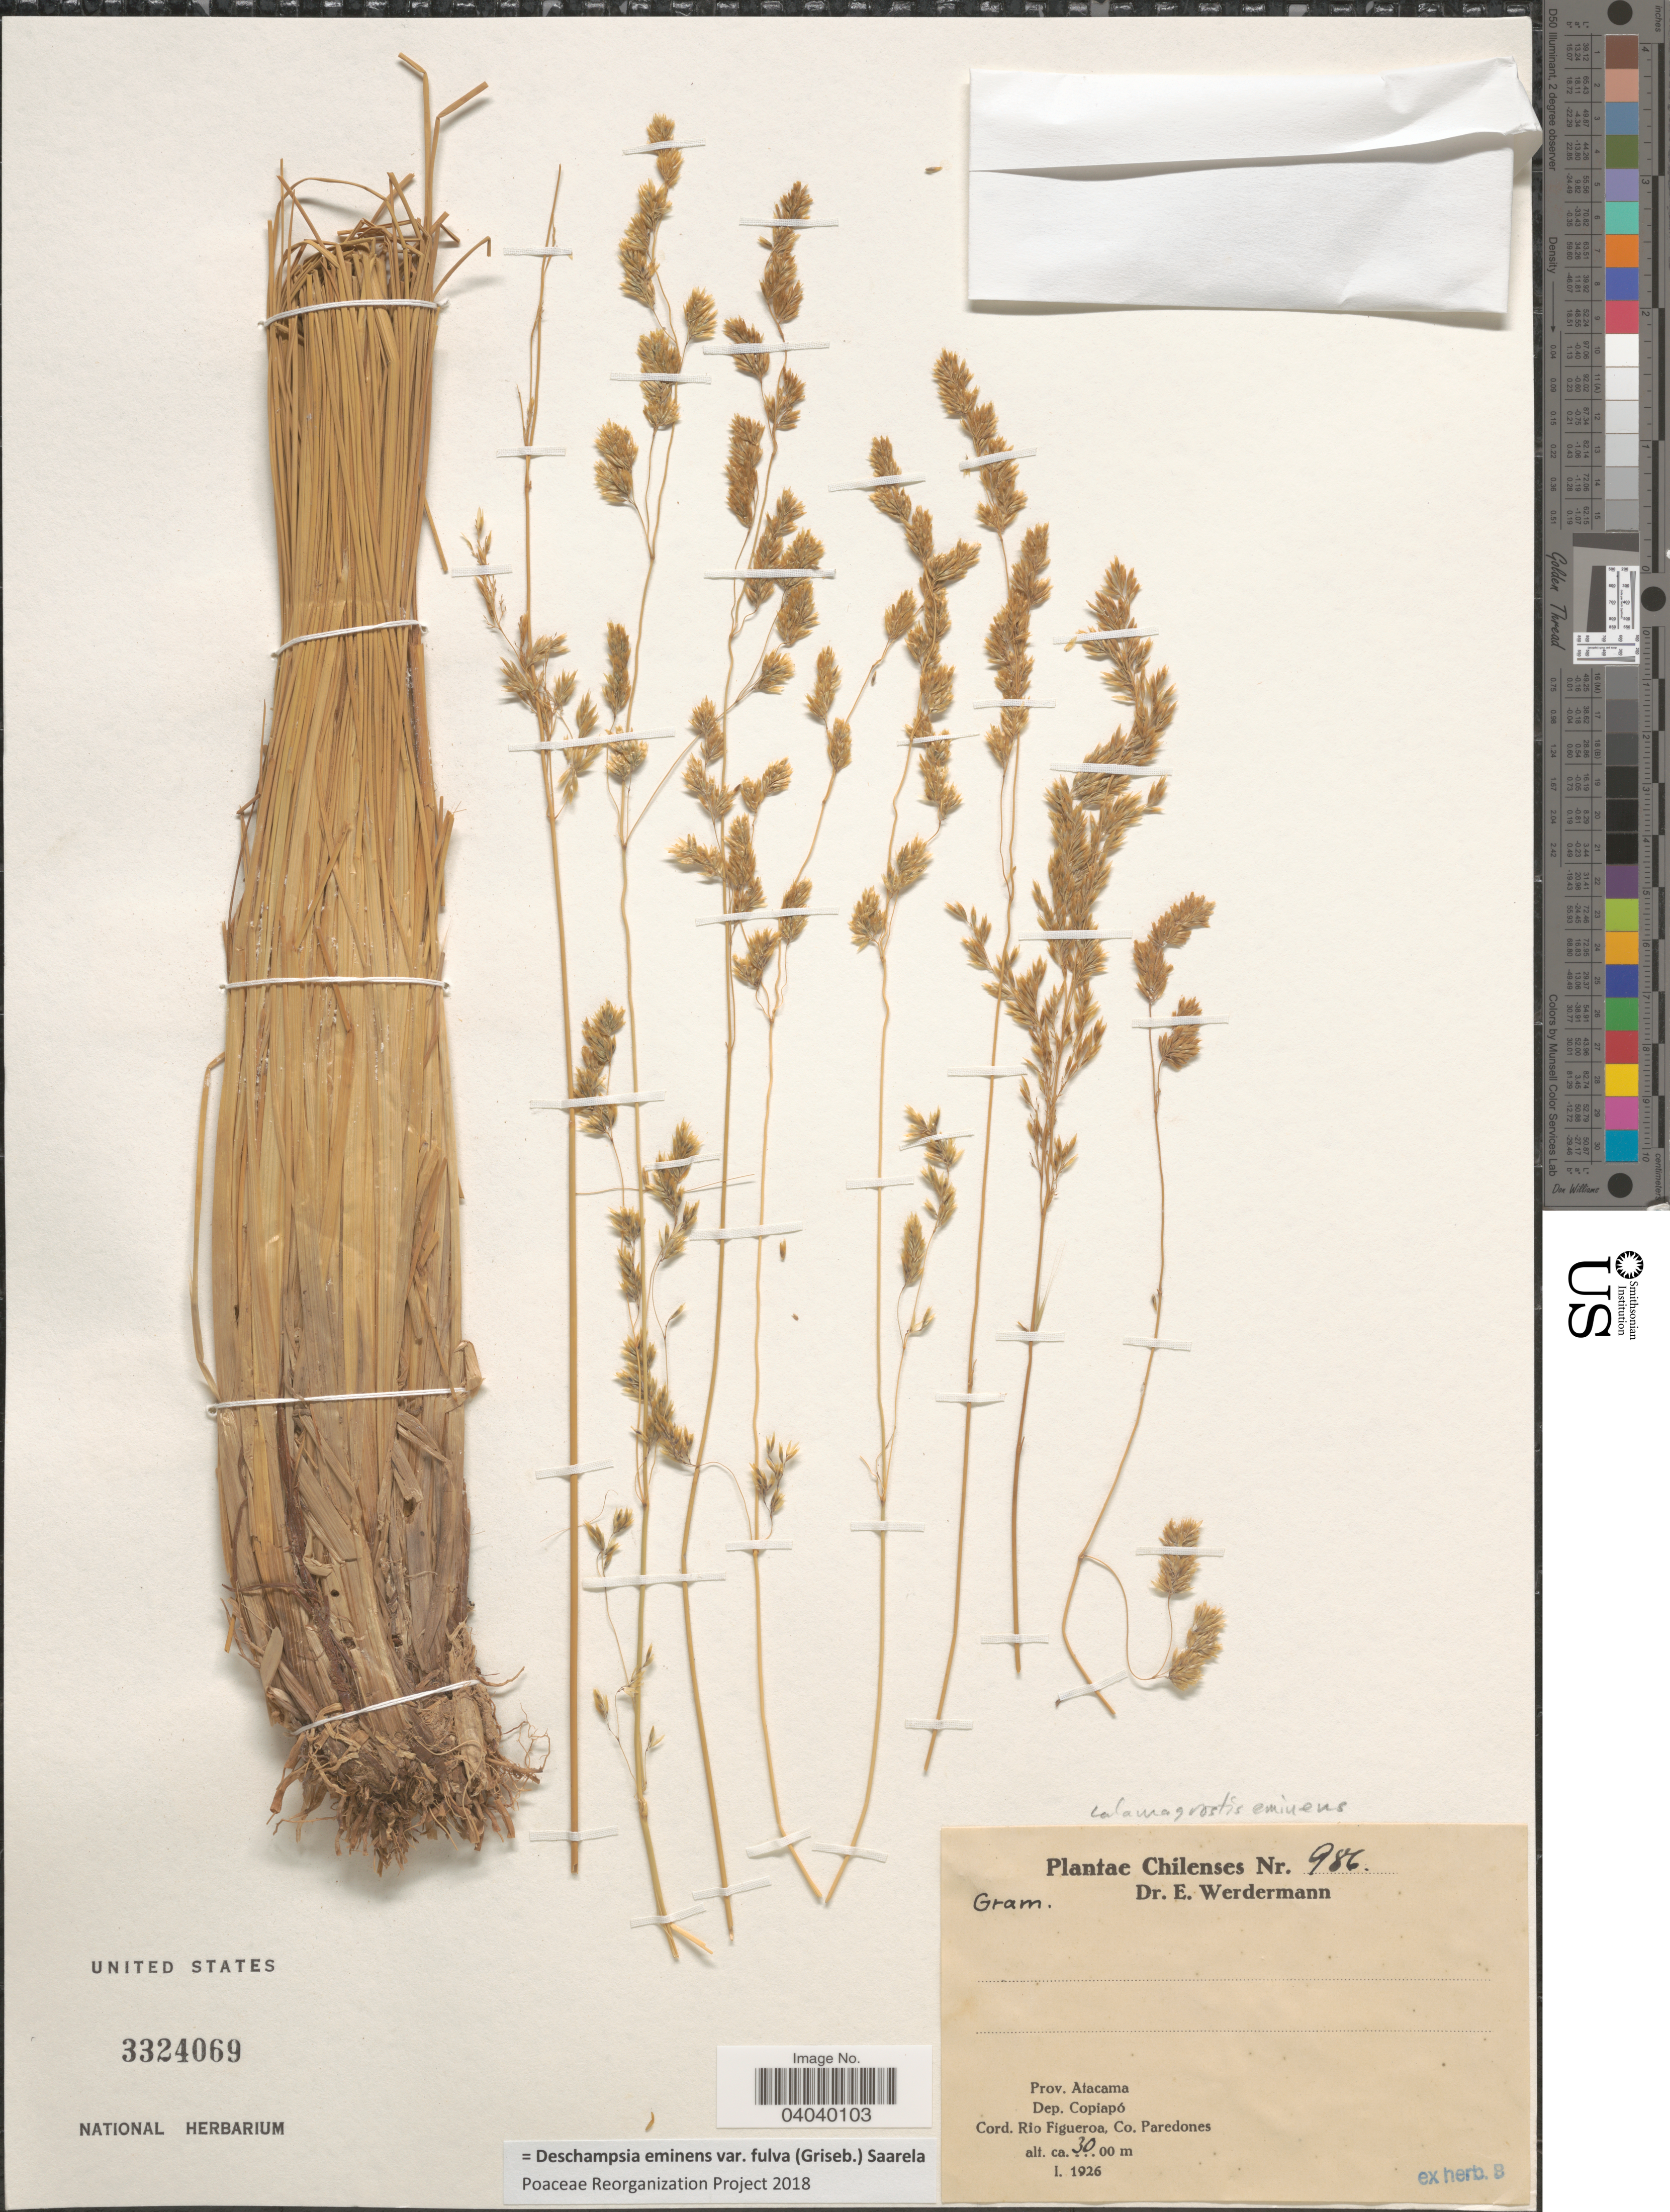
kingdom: Plantae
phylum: Tracheophyta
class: Liliopsida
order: Poales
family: Poaceae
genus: Deschampsia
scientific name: Deschampsia eminens var. fulva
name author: (Griseb.) Saarela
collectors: E. Werdermann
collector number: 986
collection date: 1926-01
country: Chile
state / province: Atacama (III)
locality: Dep. Copiapó. Cord. Rio Figueroa, Co. Paredones.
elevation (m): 3000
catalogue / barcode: US 3324069